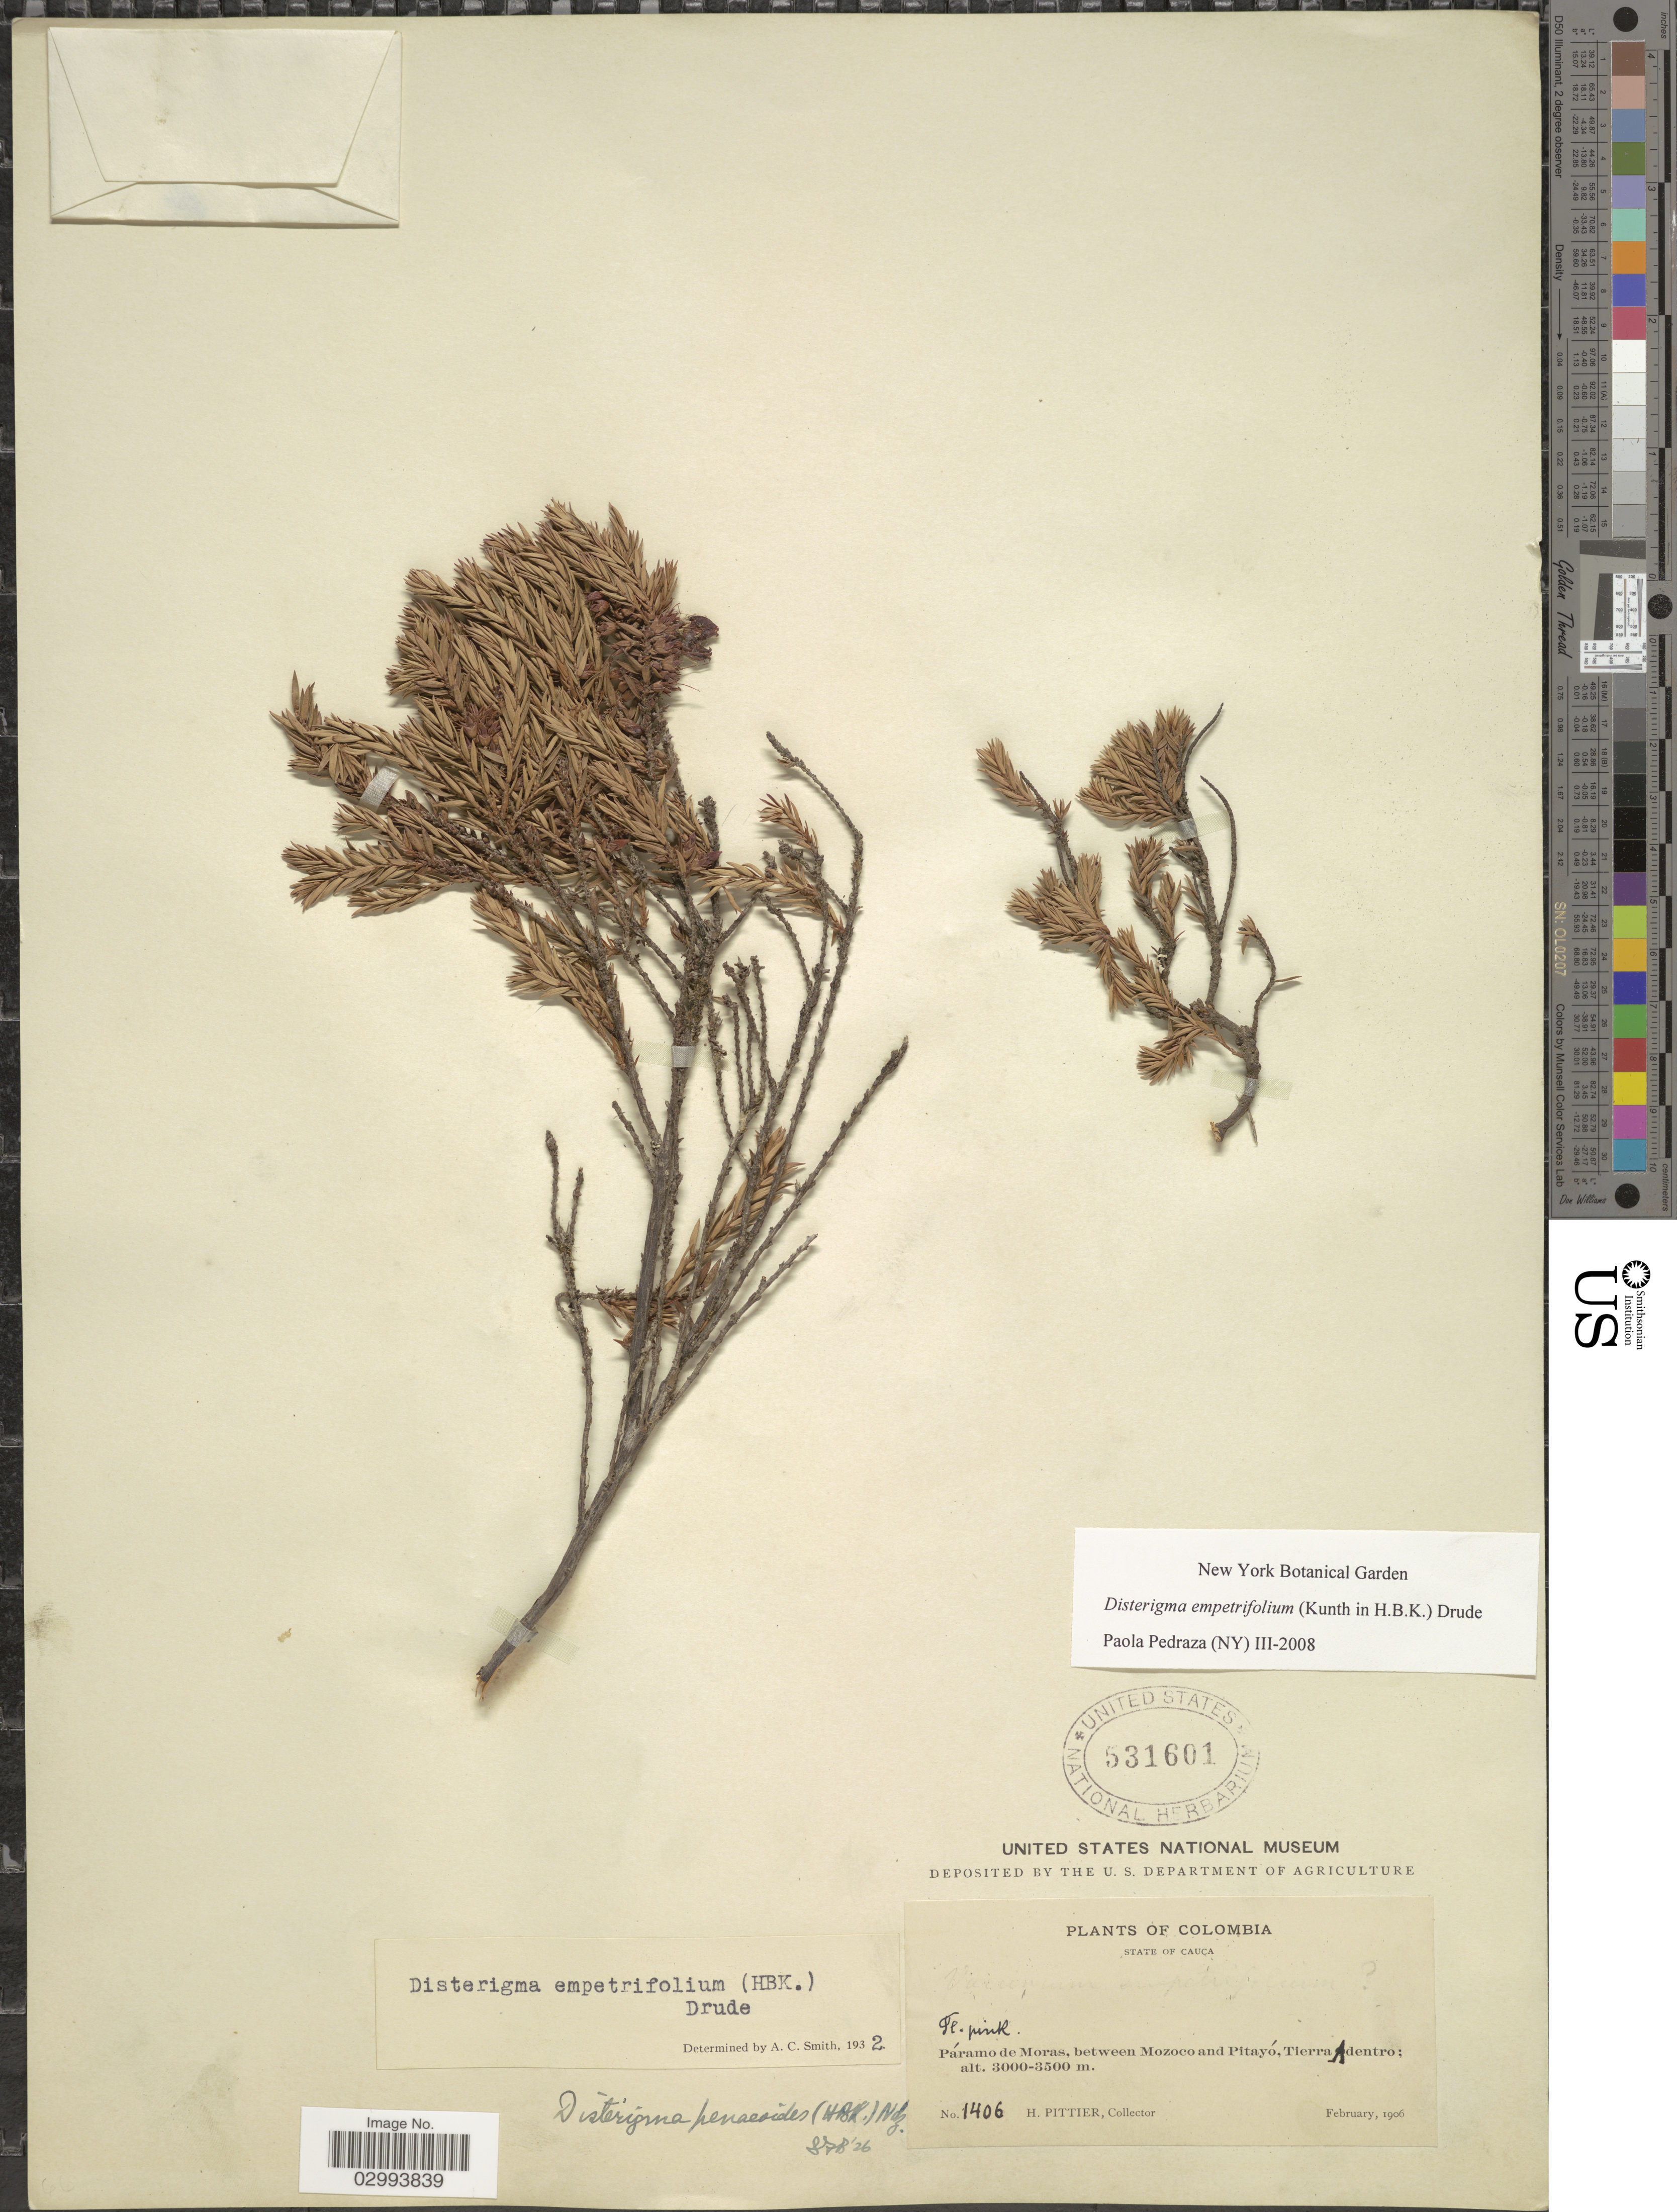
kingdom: Plantae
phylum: Tracheophyta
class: Magnoliopsida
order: Ericales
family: Ericaceae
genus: Disterigma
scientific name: Disterigma empetrifolium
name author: (Kunth) Drude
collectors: H. F. Pittier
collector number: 1406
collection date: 1906-02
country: Colombia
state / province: Cauca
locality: State of Cauca. Páramo de Moras, between Mozoco and Pitayó, Tierra Adentro.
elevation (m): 3000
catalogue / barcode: US 531601